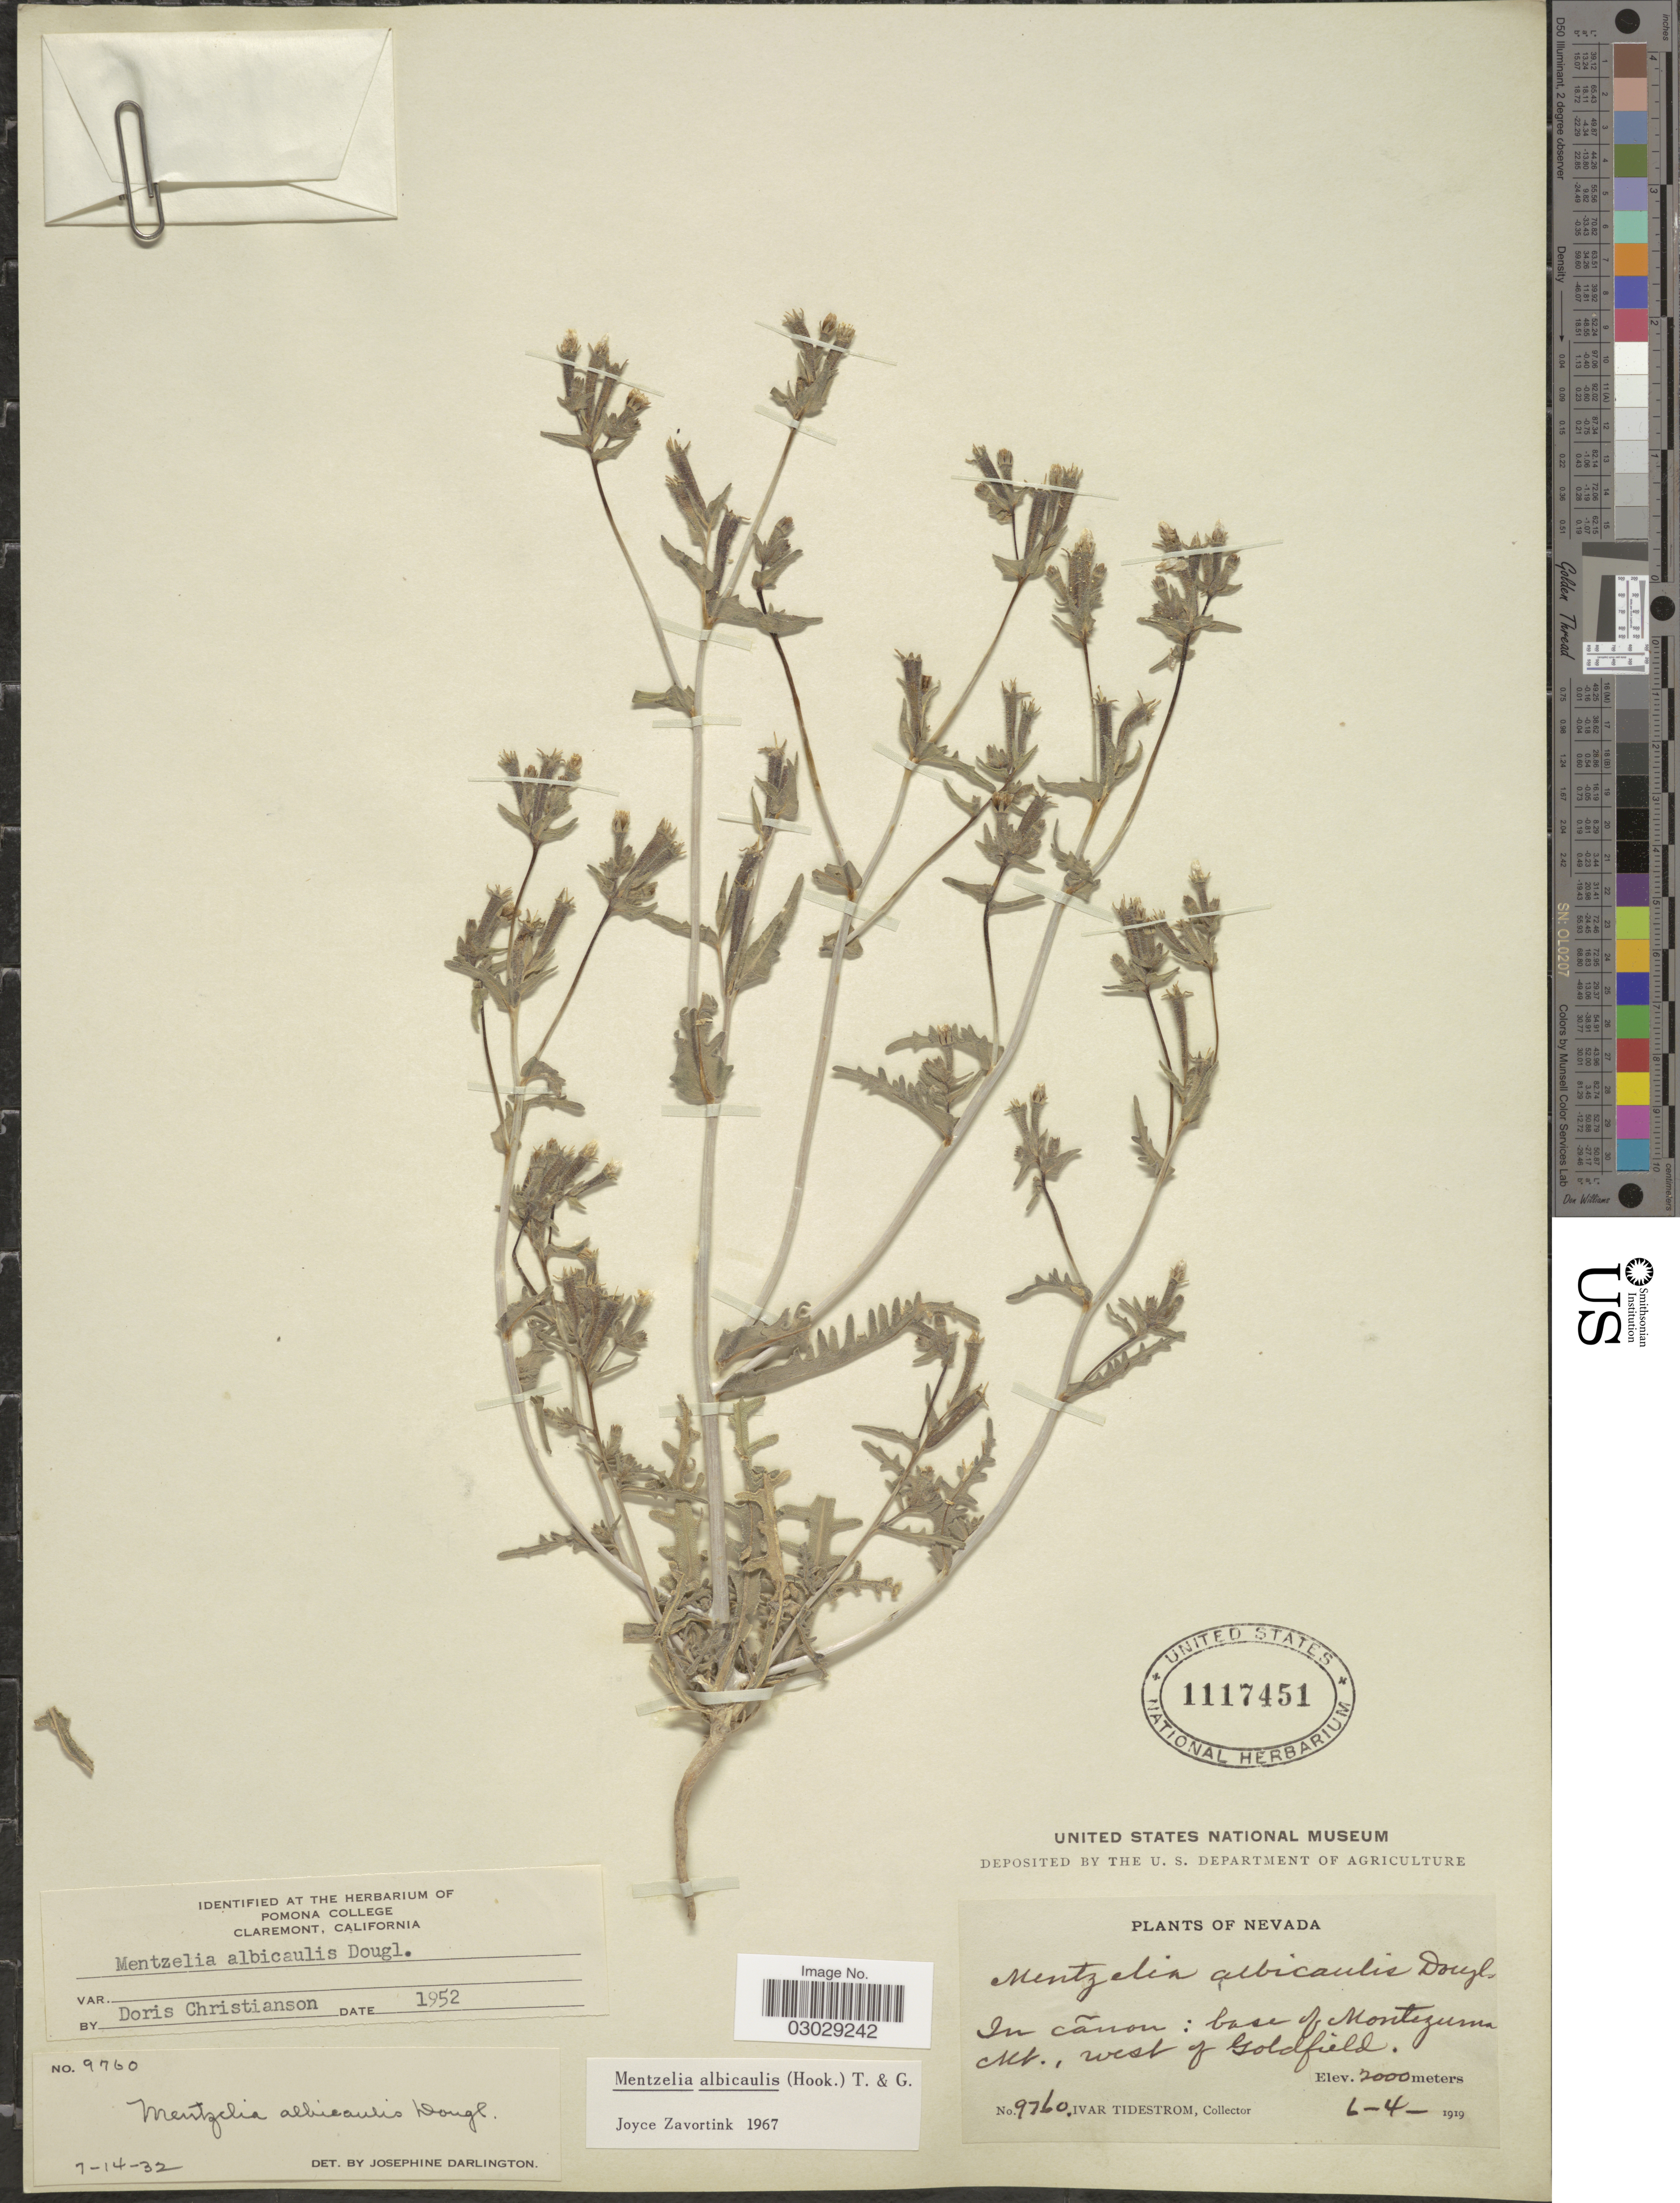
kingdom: Plantae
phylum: Tracheophyta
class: Magnoliopsida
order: Cornales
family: Loasaceae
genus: Mentzelia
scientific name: Mentzelia albicaulis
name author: (Douglas ex Hook.) Douglas ex Torr. & A. Gray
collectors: I. F. Tidestrom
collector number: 9760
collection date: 1919-06-04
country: United States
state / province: Nevada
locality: In cañon: base of Montezuma Mt., west of Goldfield.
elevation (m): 2000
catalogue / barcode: US 1117451